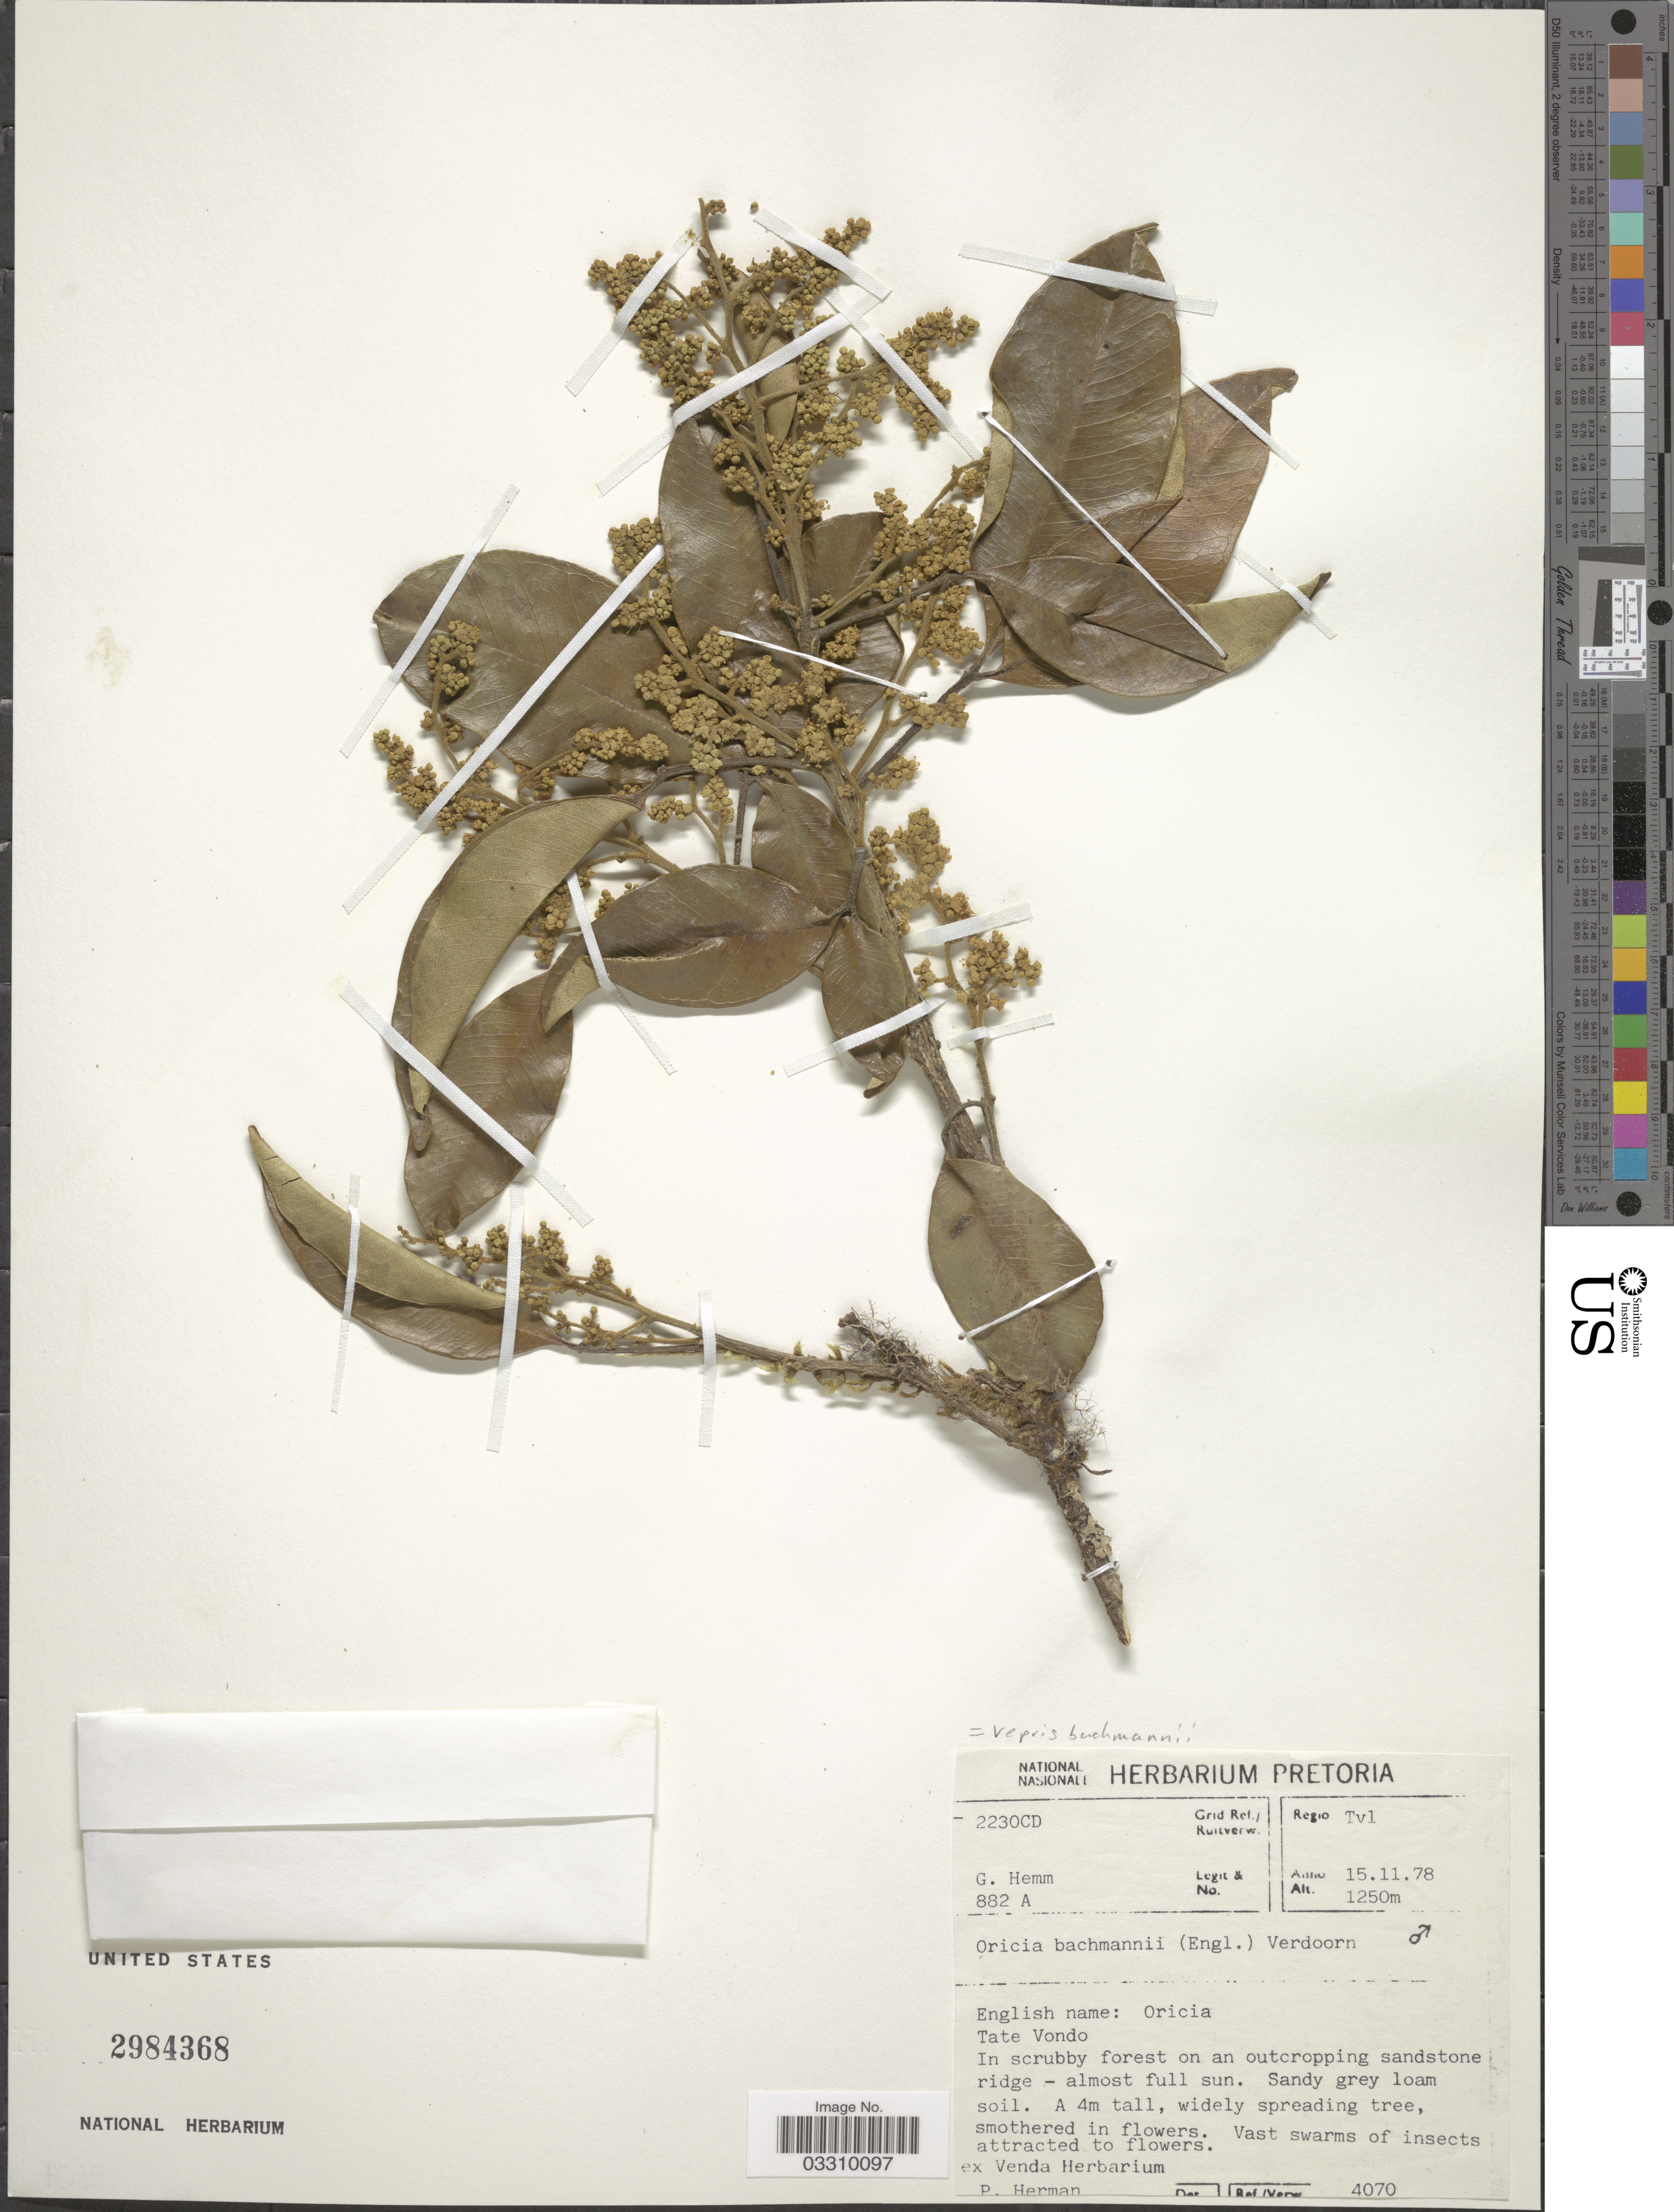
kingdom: Plantae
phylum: Tracheophyta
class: Magnoliopsida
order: Sapindales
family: Rutaceae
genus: Vepris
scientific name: Vepris bachmannii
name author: (I. Verd.) Mziray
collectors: G. Hemm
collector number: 882 A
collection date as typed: Transcribed d/m/y: 15/11/78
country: South Africa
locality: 2230CD Grid Ref. Regio Tvl. Tate Vondo.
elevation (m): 1250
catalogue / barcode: US 2984368